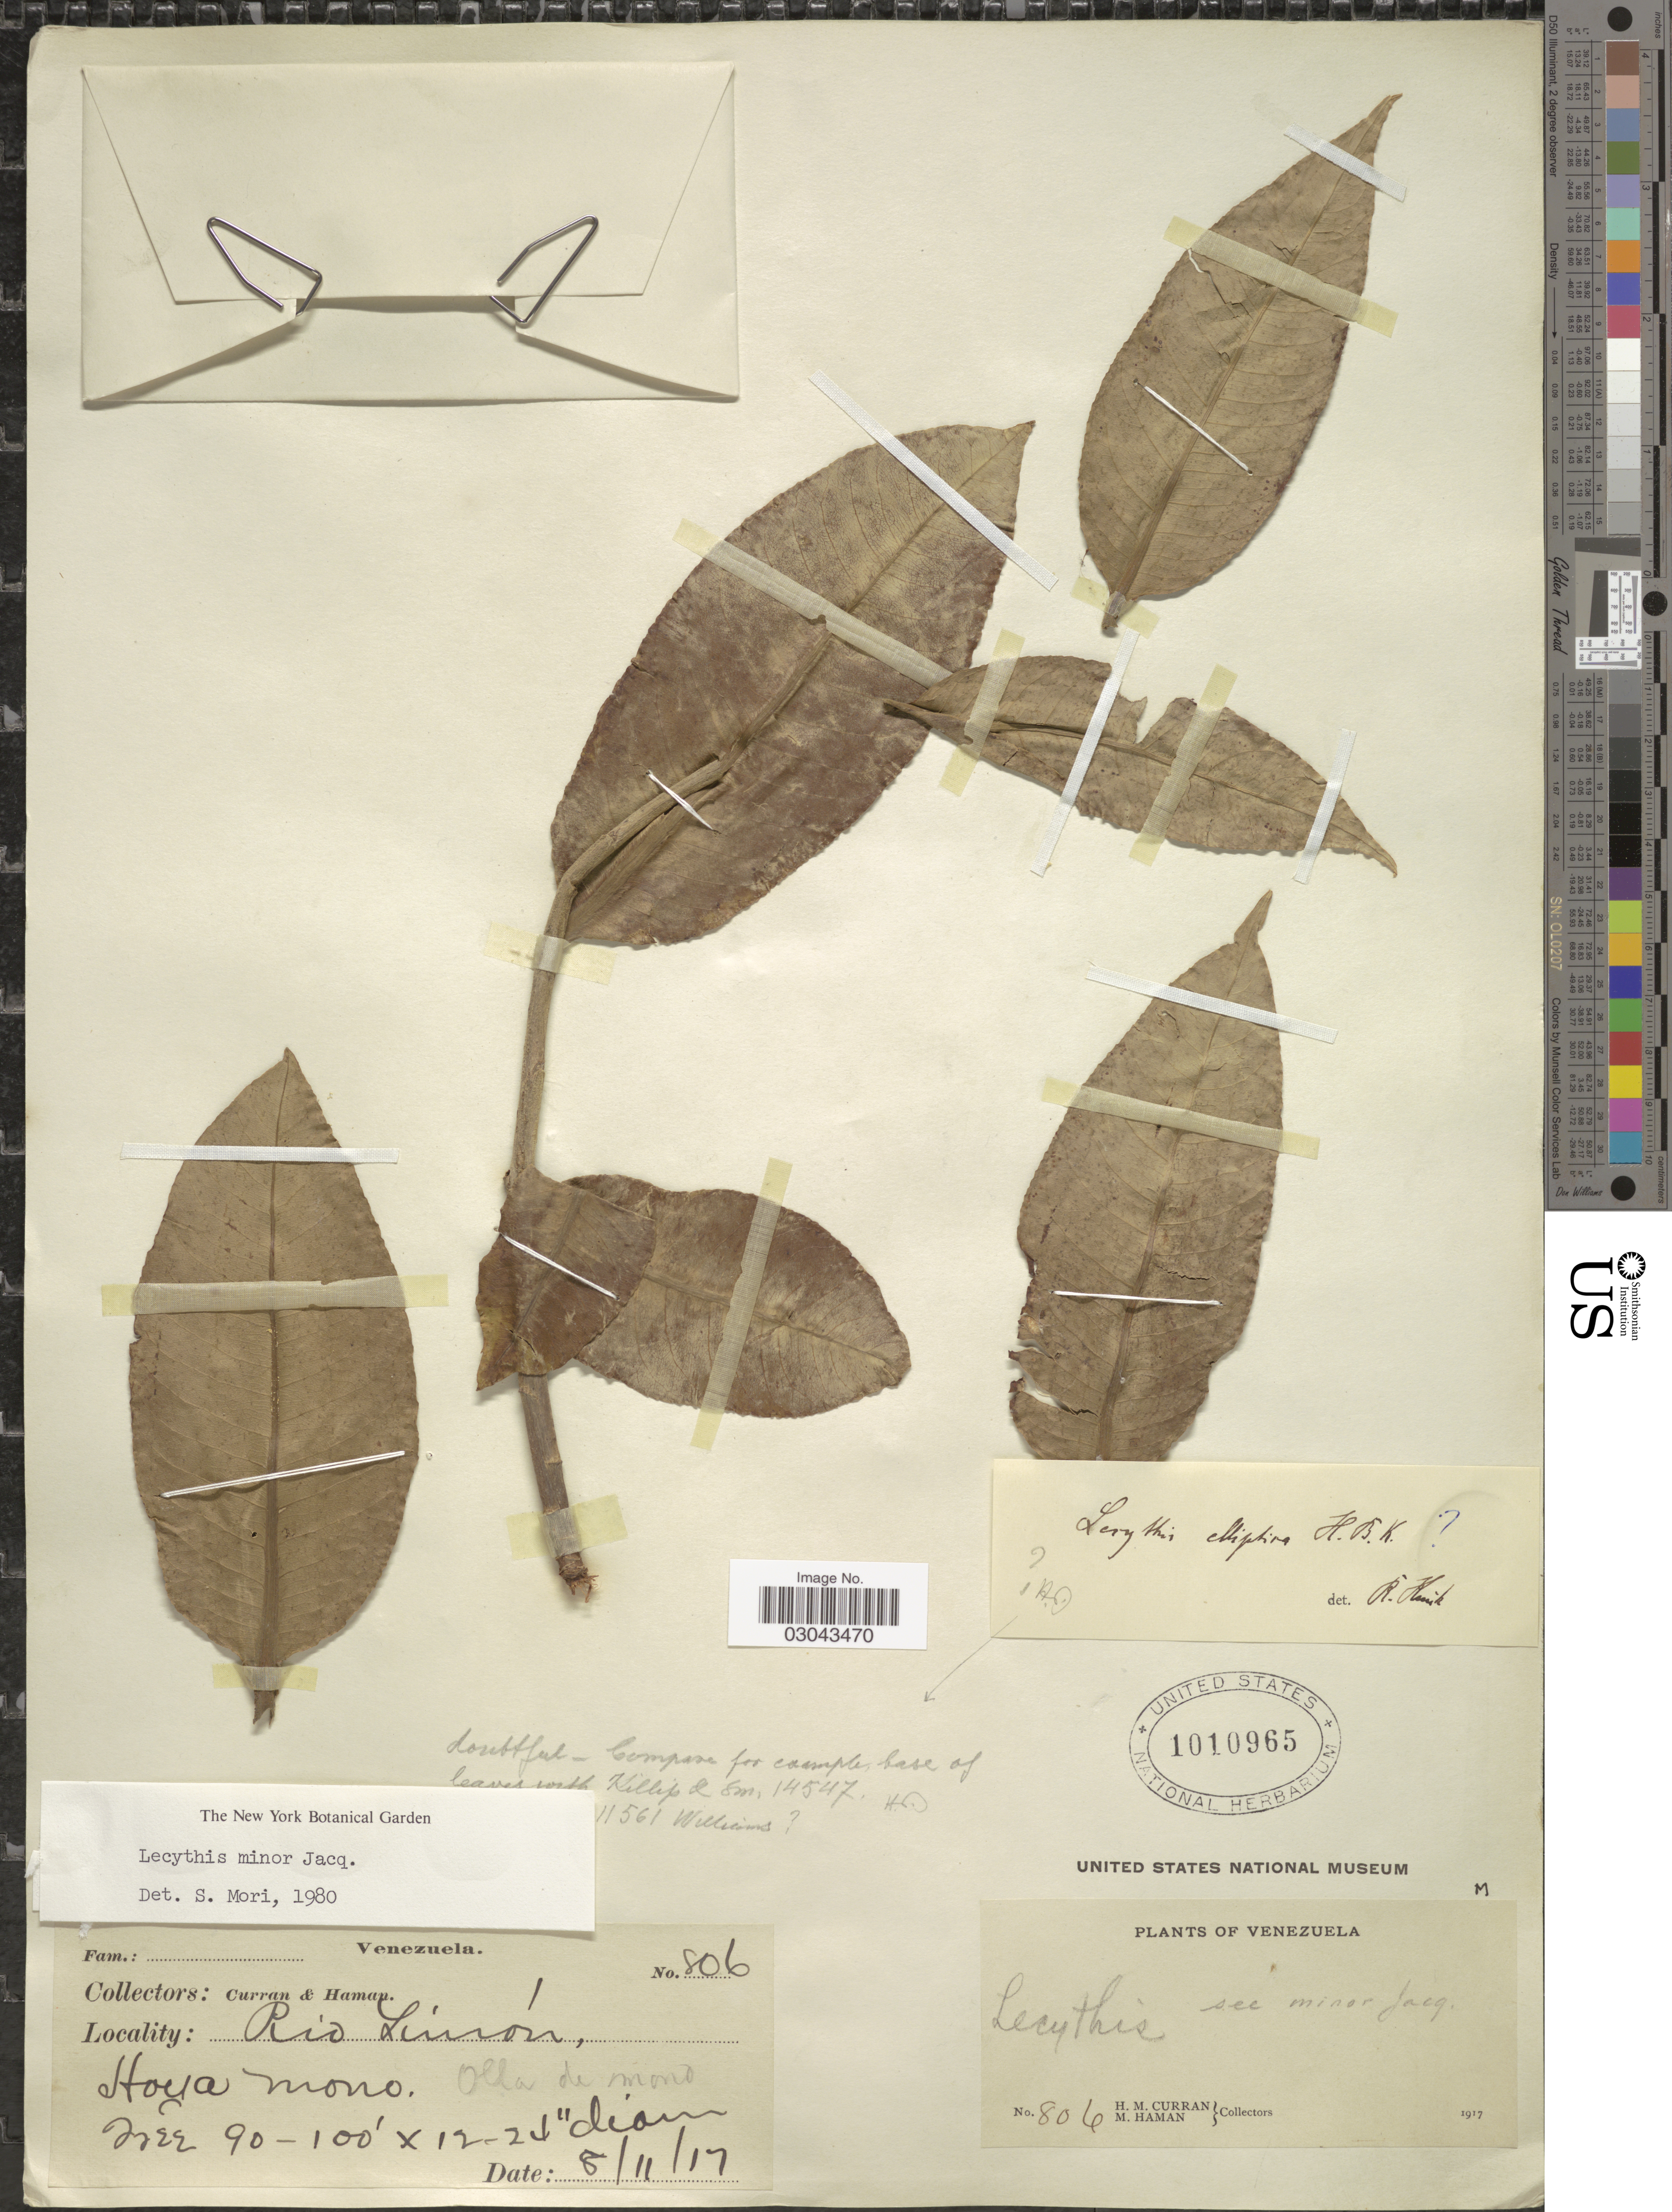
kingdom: Plantae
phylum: Tracheophyta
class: Magnoliopsida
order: Ericales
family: Lecythidaceae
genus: Lecythis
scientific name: Lecythis minor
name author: Jacq.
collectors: H. M. Curran & M. Haman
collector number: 806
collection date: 1917-11-08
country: Venezuela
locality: Rio Limón, Hoya mono. Olla de mono.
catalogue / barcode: US 1010965